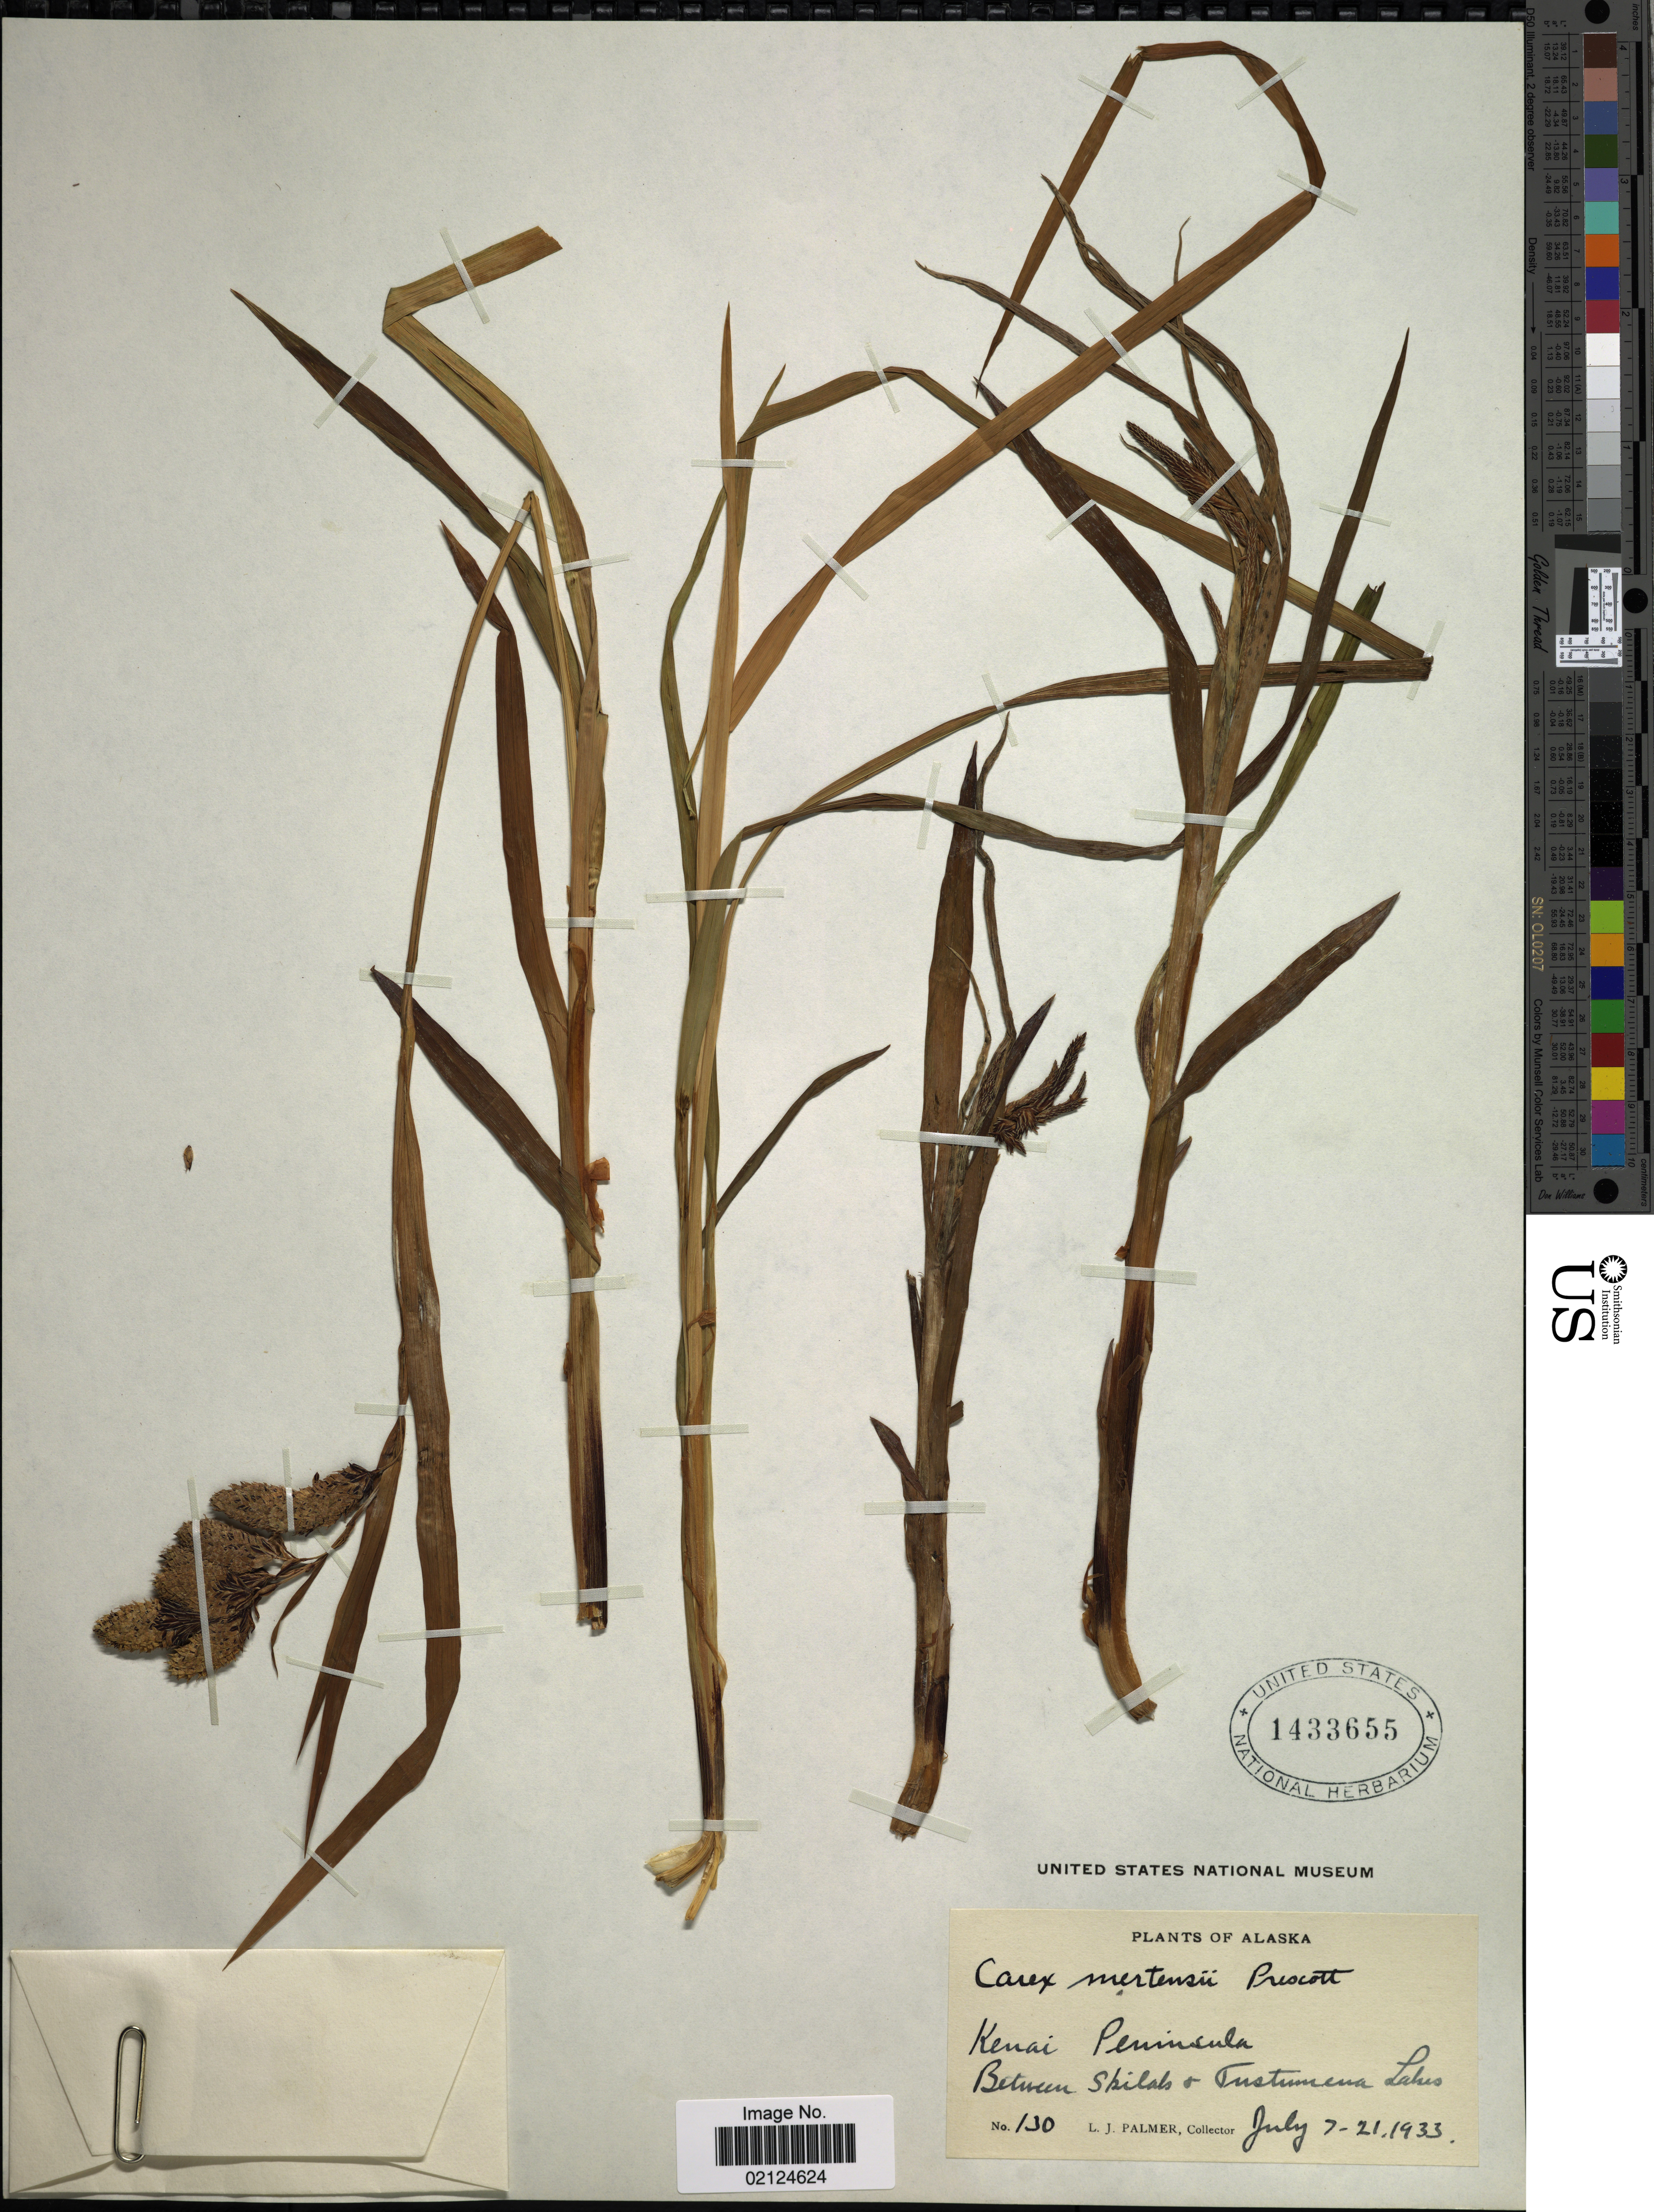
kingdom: Plantae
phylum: Tracheophyta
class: Liliopsida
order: Poales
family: Cyperaceae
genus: Carex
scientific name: Carex mertensii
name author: J.D. Prescott ex Bong.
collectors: L. J. Palmer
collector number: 130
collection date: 1933-07-07/1933-07-21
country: United States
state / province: Alaska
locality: Kenai Peninsula, Between Shiloh and Tustumena Lakes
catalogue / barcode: US 1433655